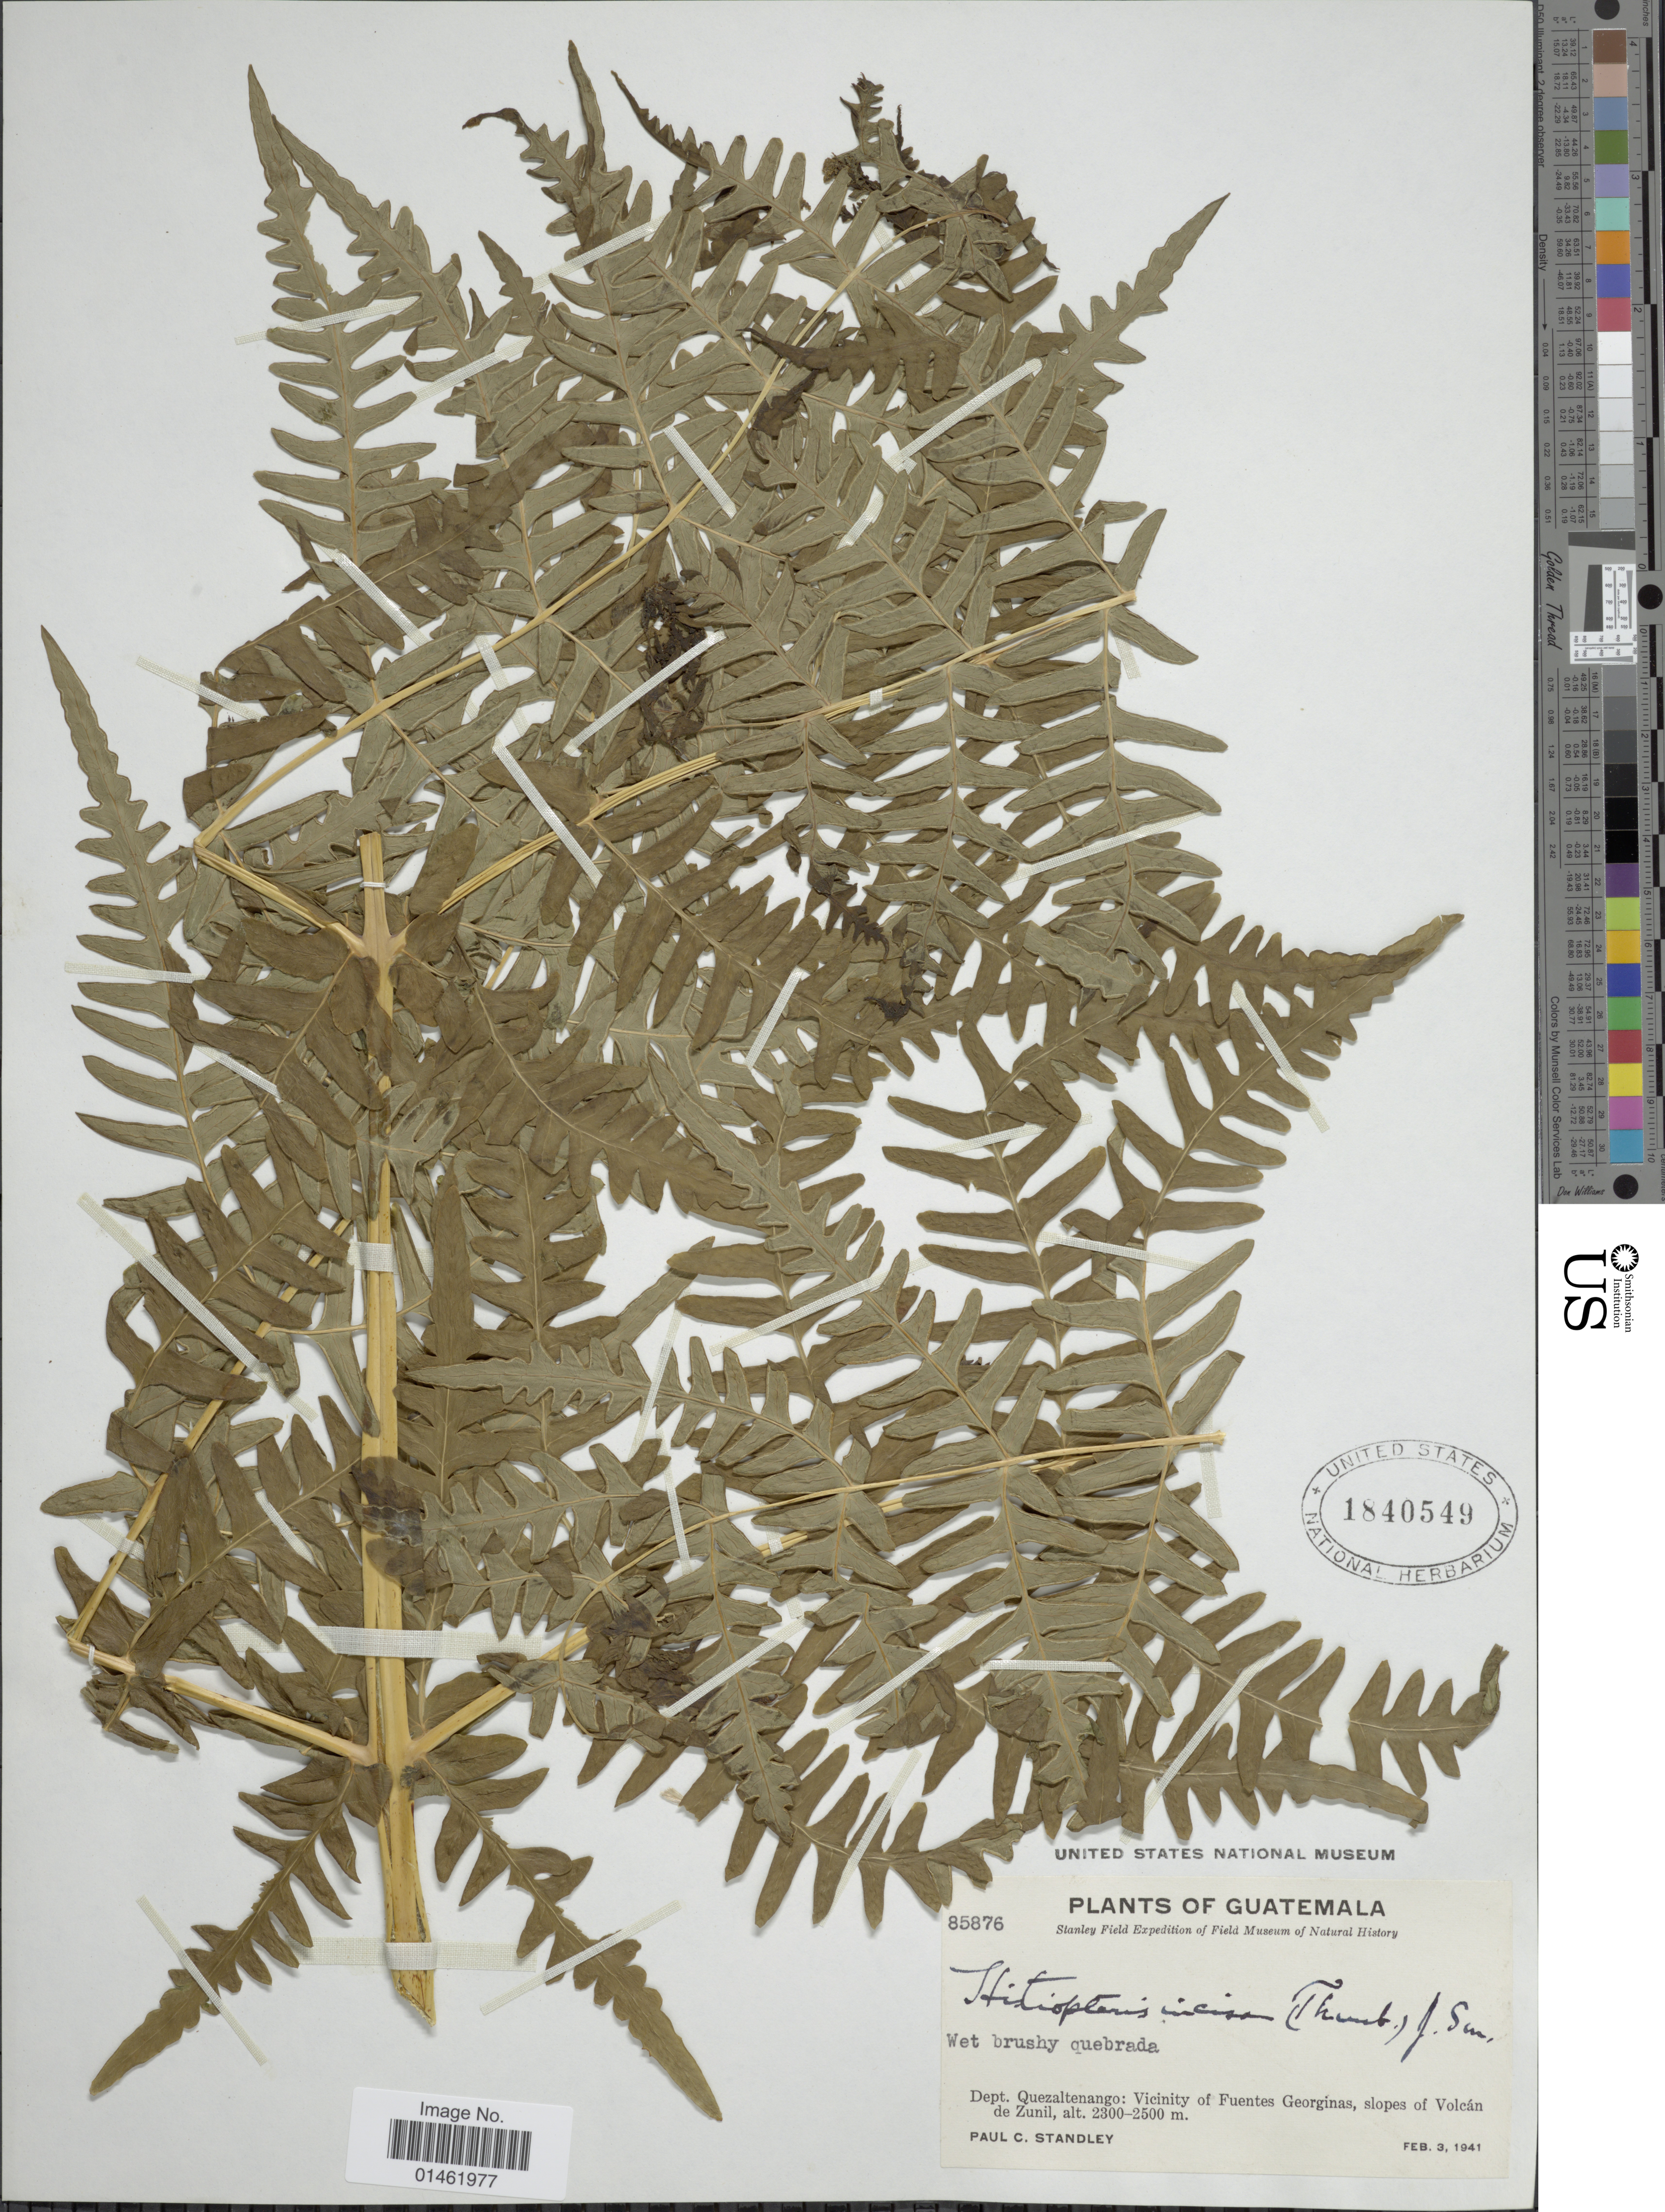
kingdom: Plantae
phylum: Tracheophyta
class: Polypodiopsida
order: Polypodiales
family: Dennstaedtiaceae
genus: Histiopteris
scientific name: Histiopteris incisa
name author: (Thunb.) J. Sm.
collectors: P. C. Standley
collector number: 85876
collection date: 1941-02-03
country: Guatemala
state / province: Quetzaltenango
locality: Dept. Quezaltenango: vicinity of Fuentes Georginas, slopes of Volcán de Zunil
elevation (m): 2300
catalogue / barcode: US 1840549